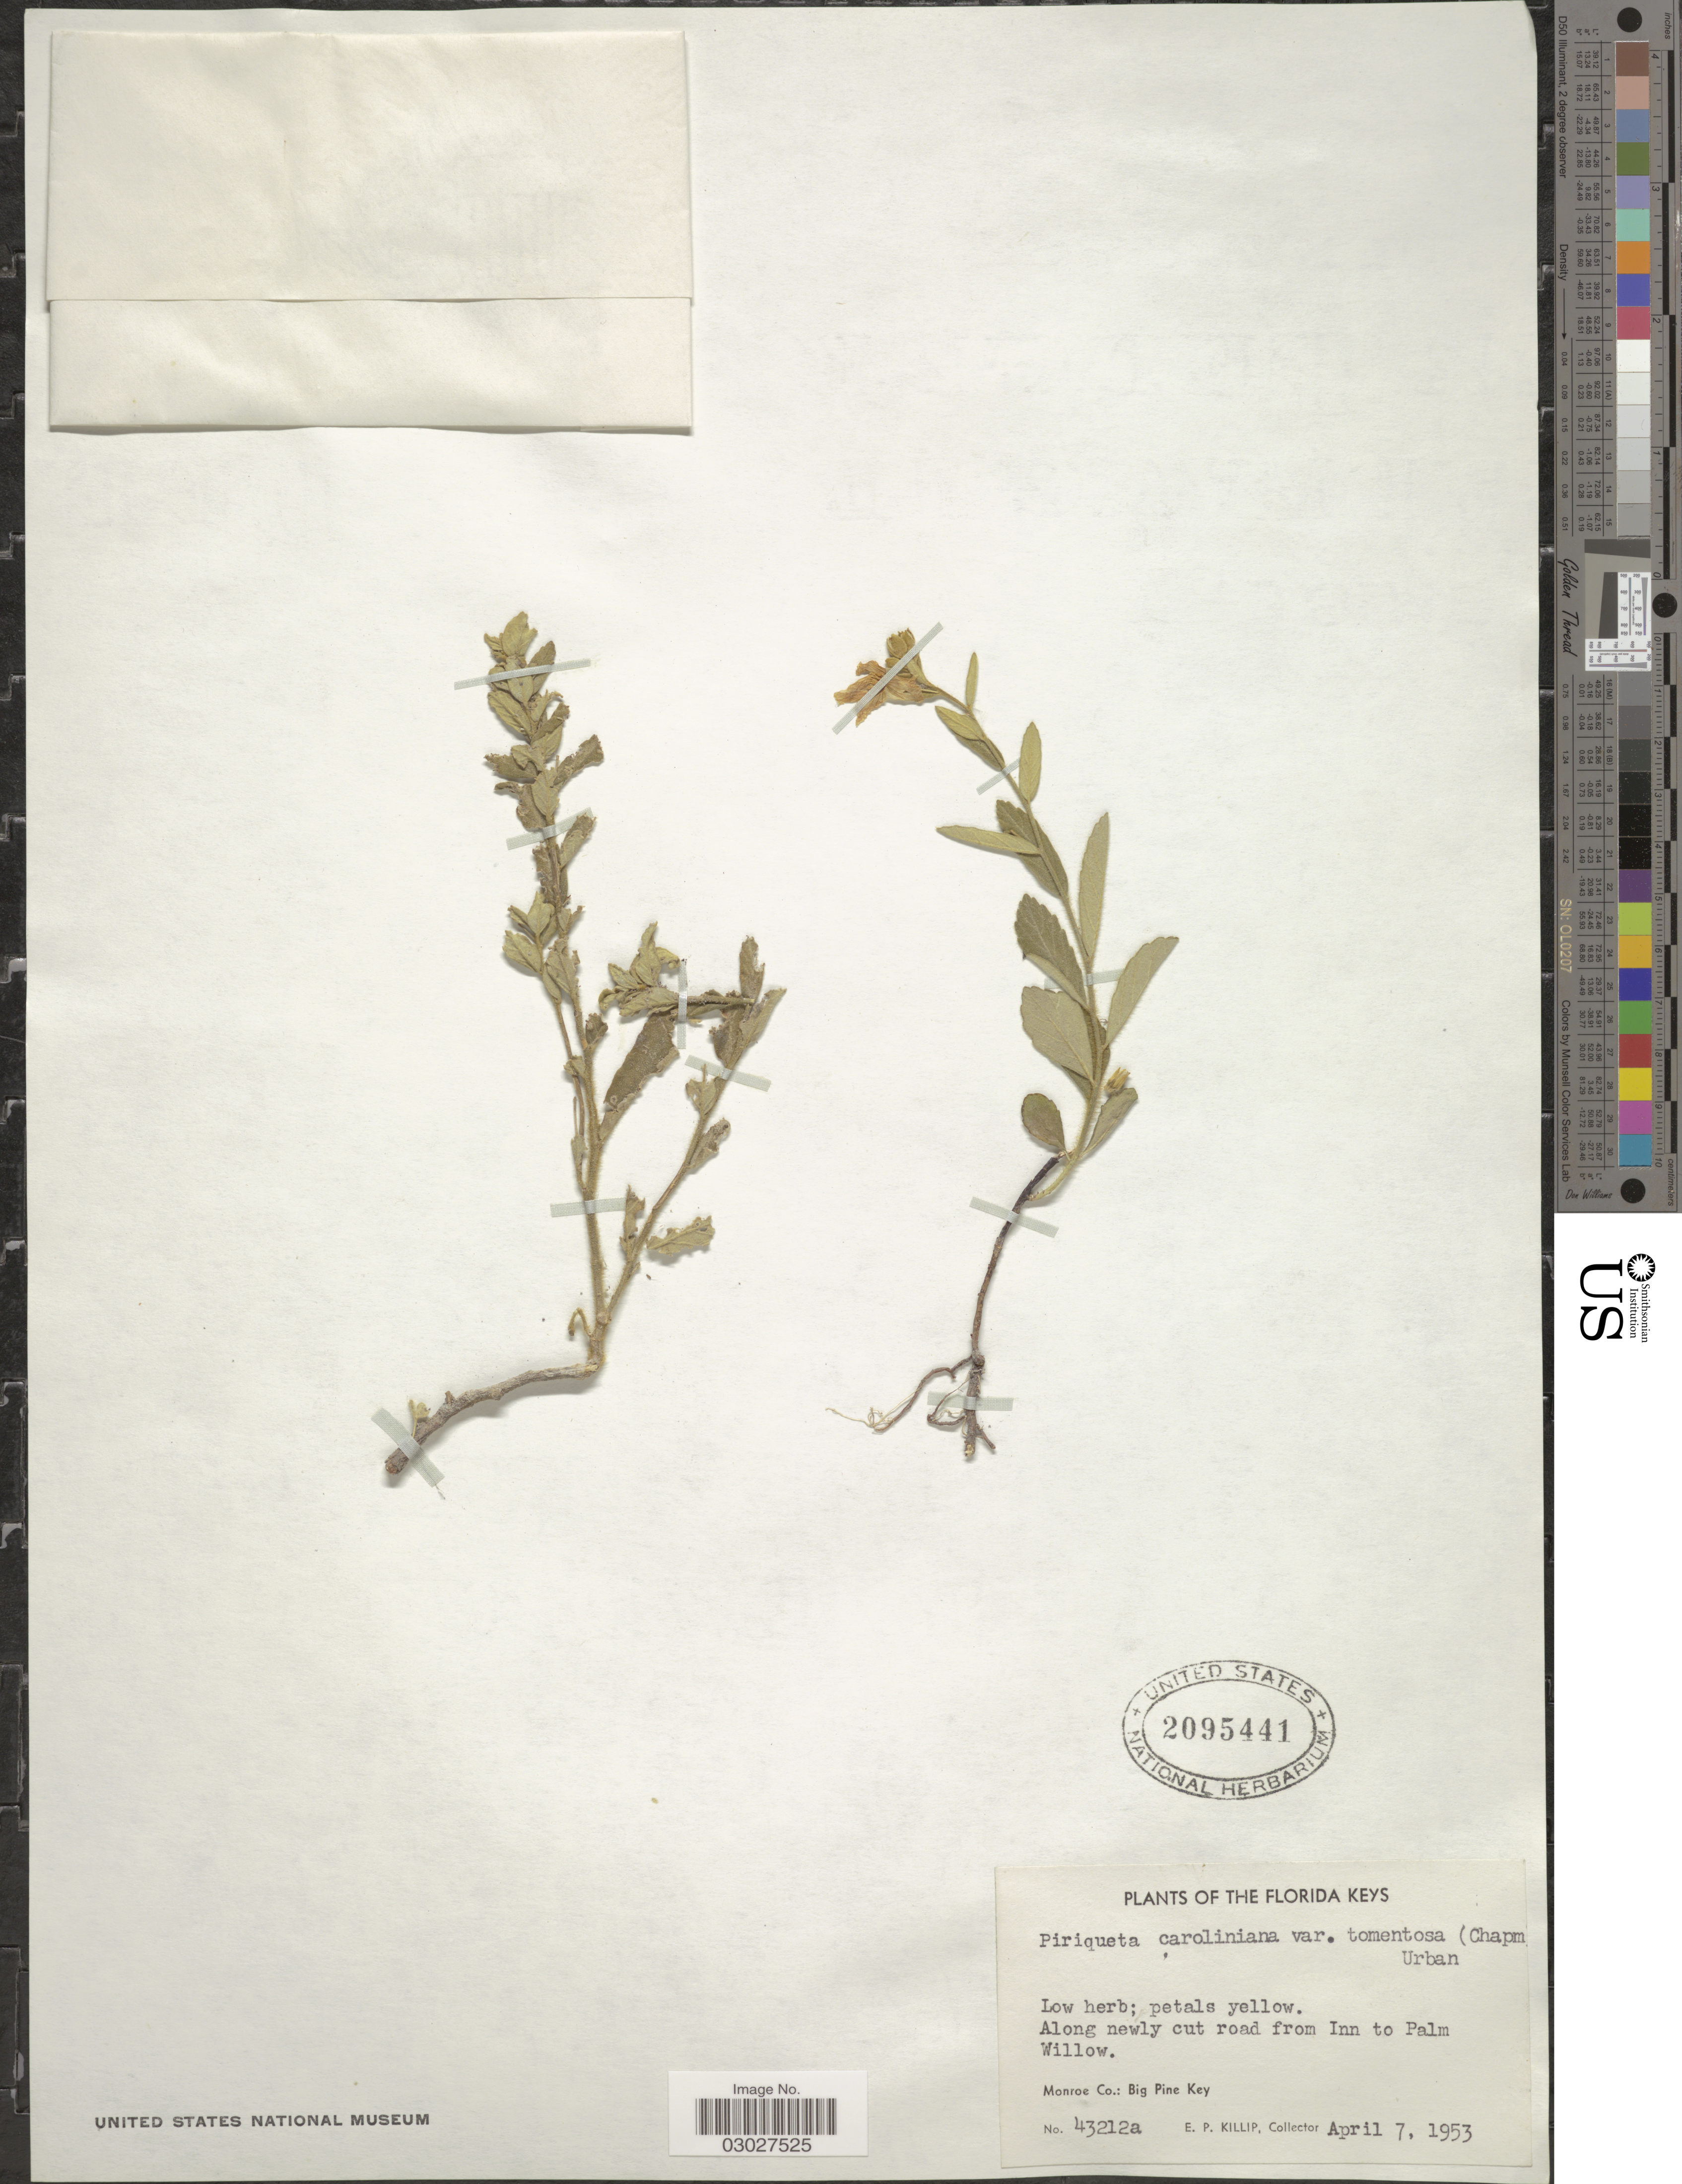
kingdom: Plantae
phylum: Tracheophyta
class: Magnoliopsida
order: Malpighiales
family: Turneraceae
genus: Piriqueta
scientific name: Piriqueta cistoides subsp. caroliniana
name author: (Walter) Arbo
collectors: E. P. Killip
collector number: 43212a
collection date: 1953-04-07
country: United States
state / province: Florida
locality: The Florida Keys. Along newly cut road from Inn to Palm Willow. Monroe Co.: Big Pine Key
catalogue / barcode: US 2095441